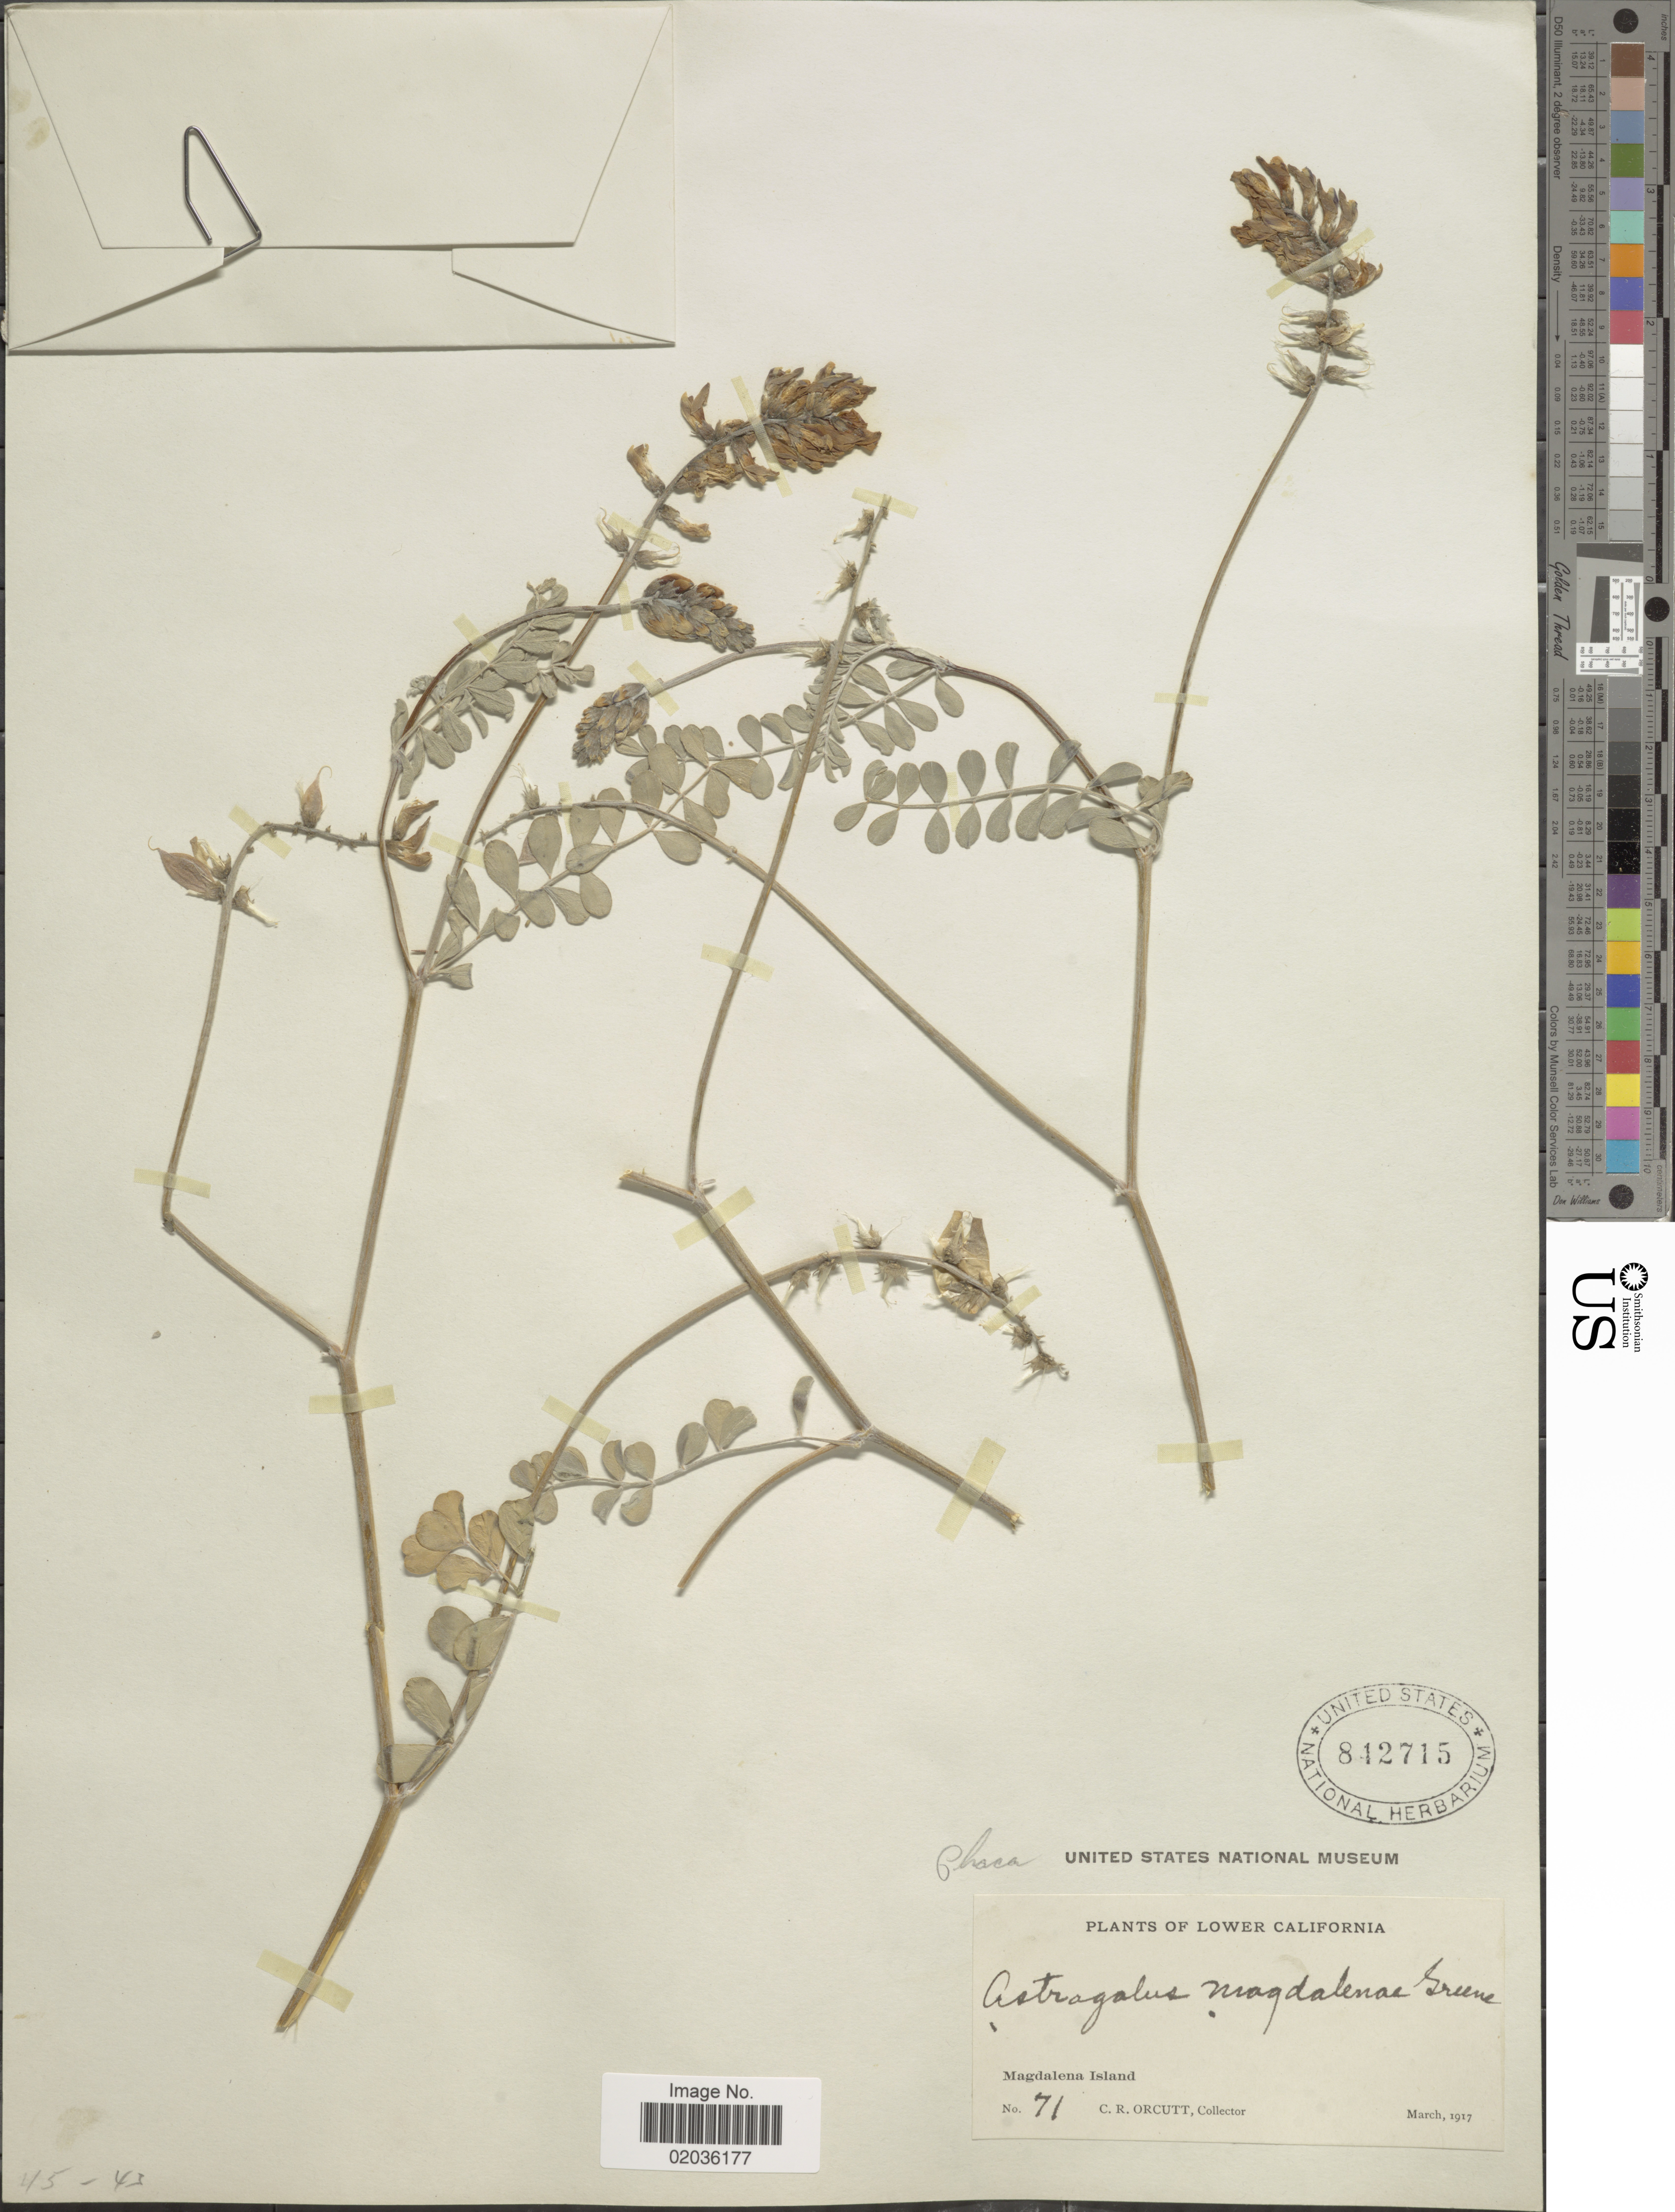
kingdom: Plantae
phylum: Tracheophyta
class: Magnoliopsida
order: Fabales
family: Fabaceae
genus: Astragalus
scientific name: Astragalus magdalenae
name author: Greene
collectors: C. R. Orcutt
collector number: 71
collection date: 1917-03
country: Mexico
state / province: Baja California Sur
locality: Lower California, Magdalena Island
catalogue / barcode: US 842715